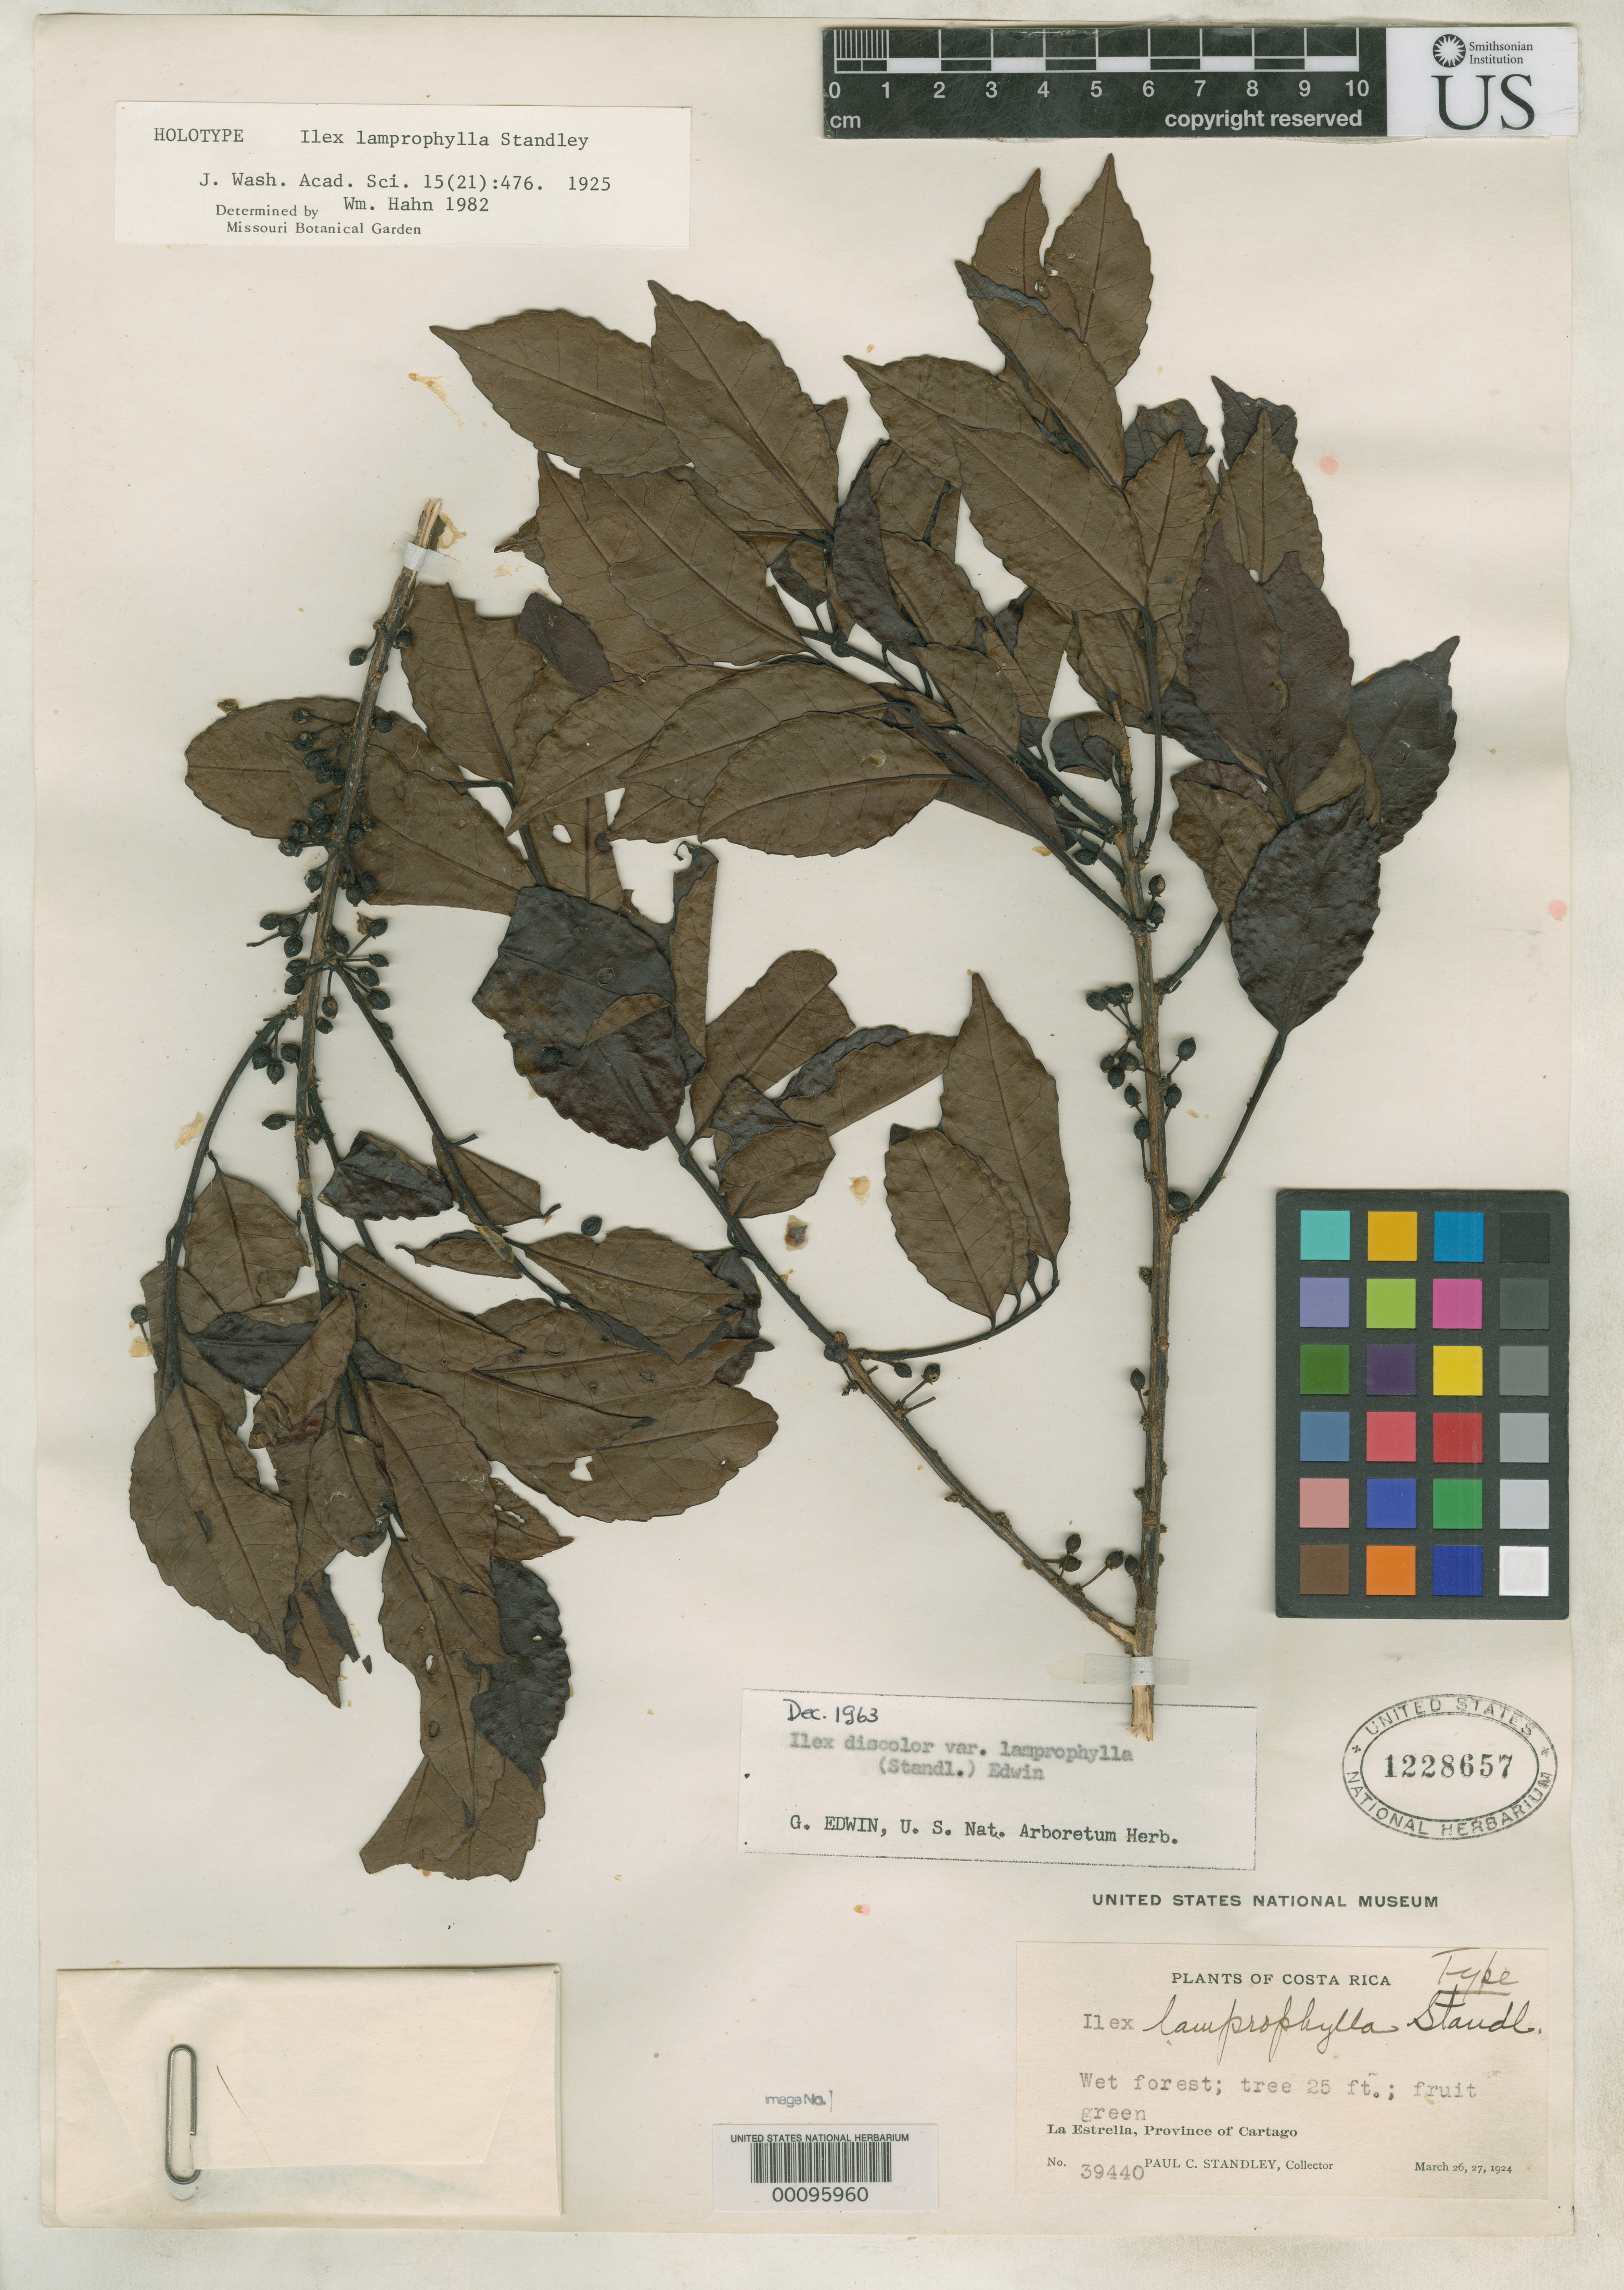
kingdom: Plantae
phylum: Tracheophyta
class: Magnoliopsida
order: Aquifoliales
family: Aquifoliaceae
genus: Ilex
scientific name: Ilex lamprophylla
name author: Standl.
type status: Holotype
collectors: P. C. Standley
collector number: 39440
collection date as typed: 27 Mar 1924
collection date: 1924-03-27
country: Costa Rica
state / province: Cartago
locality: La Estrella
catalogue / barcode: US 1228657